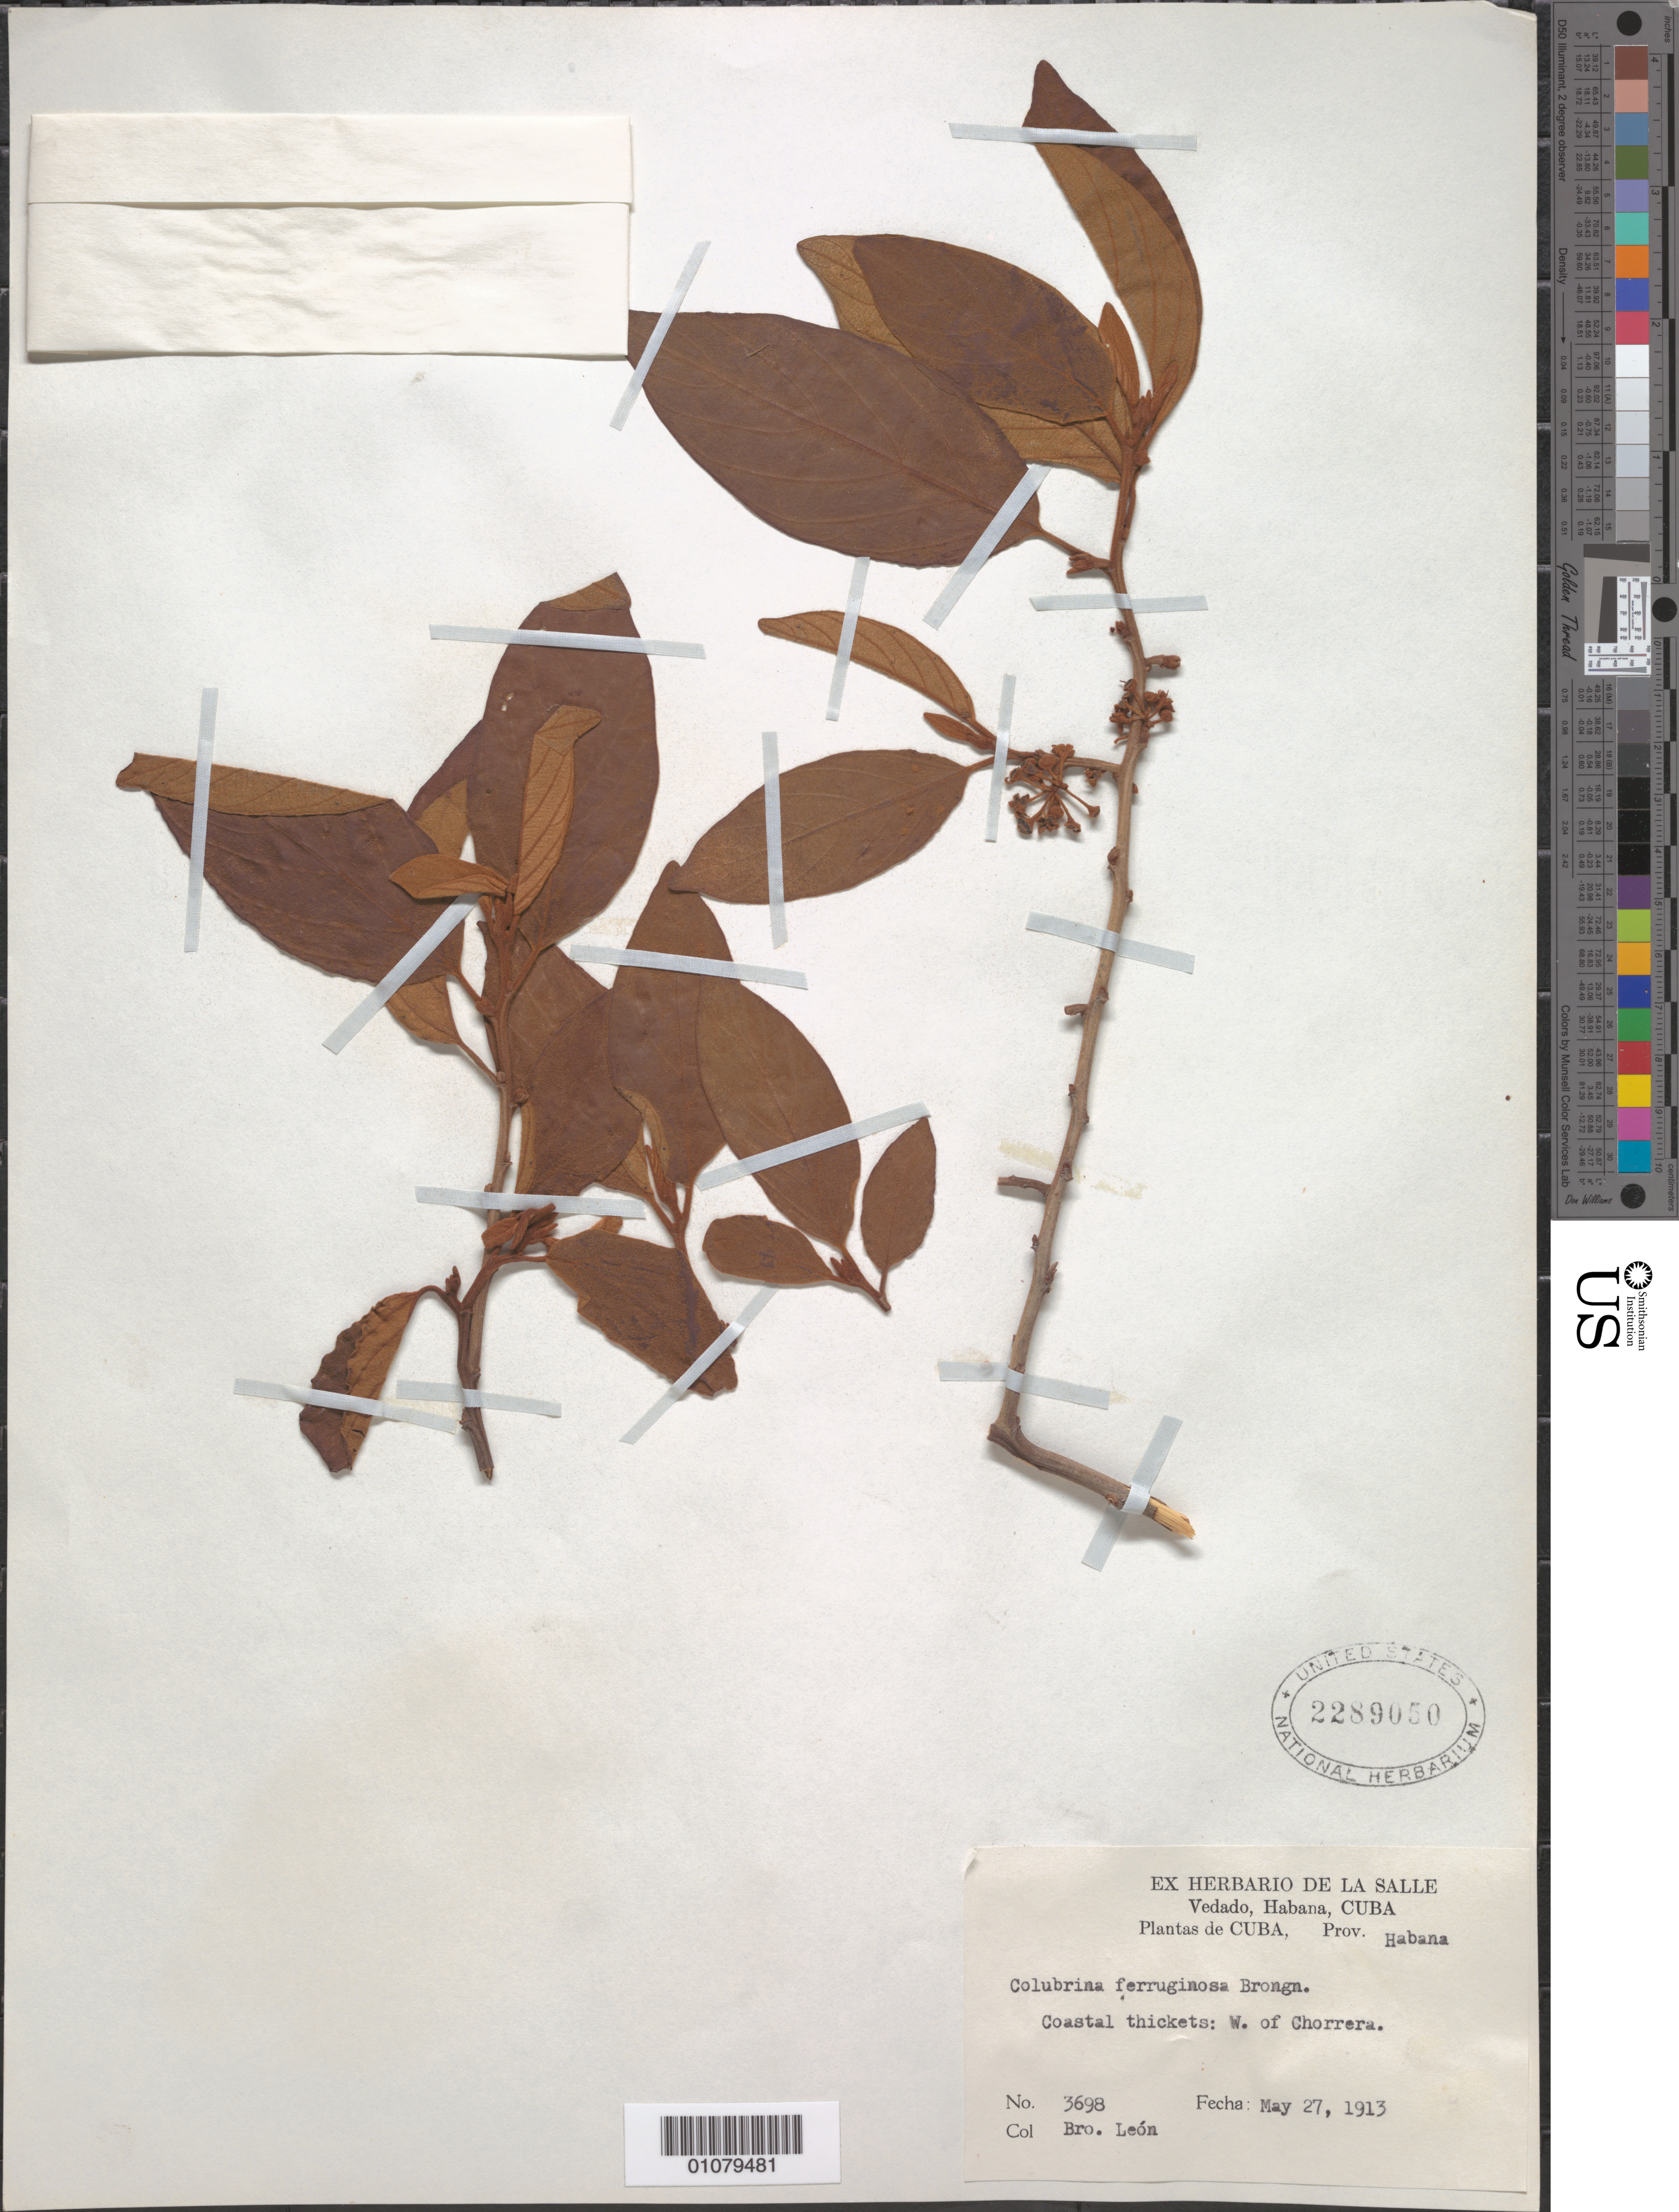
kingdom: Plantae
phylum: Tracheophyta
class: Magnoliopsida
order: Rosales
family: Rhamnaceae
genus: Colubrina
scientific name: Colubrina arborescens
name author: (Mill.) Sarg.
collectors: Bro. León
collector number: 3698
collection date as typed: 27 May 1913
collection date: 1913-05-27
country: Cuba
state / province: La Habana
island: Cuba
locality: W of Chorrera Prov Habana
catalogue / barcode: US 2289050